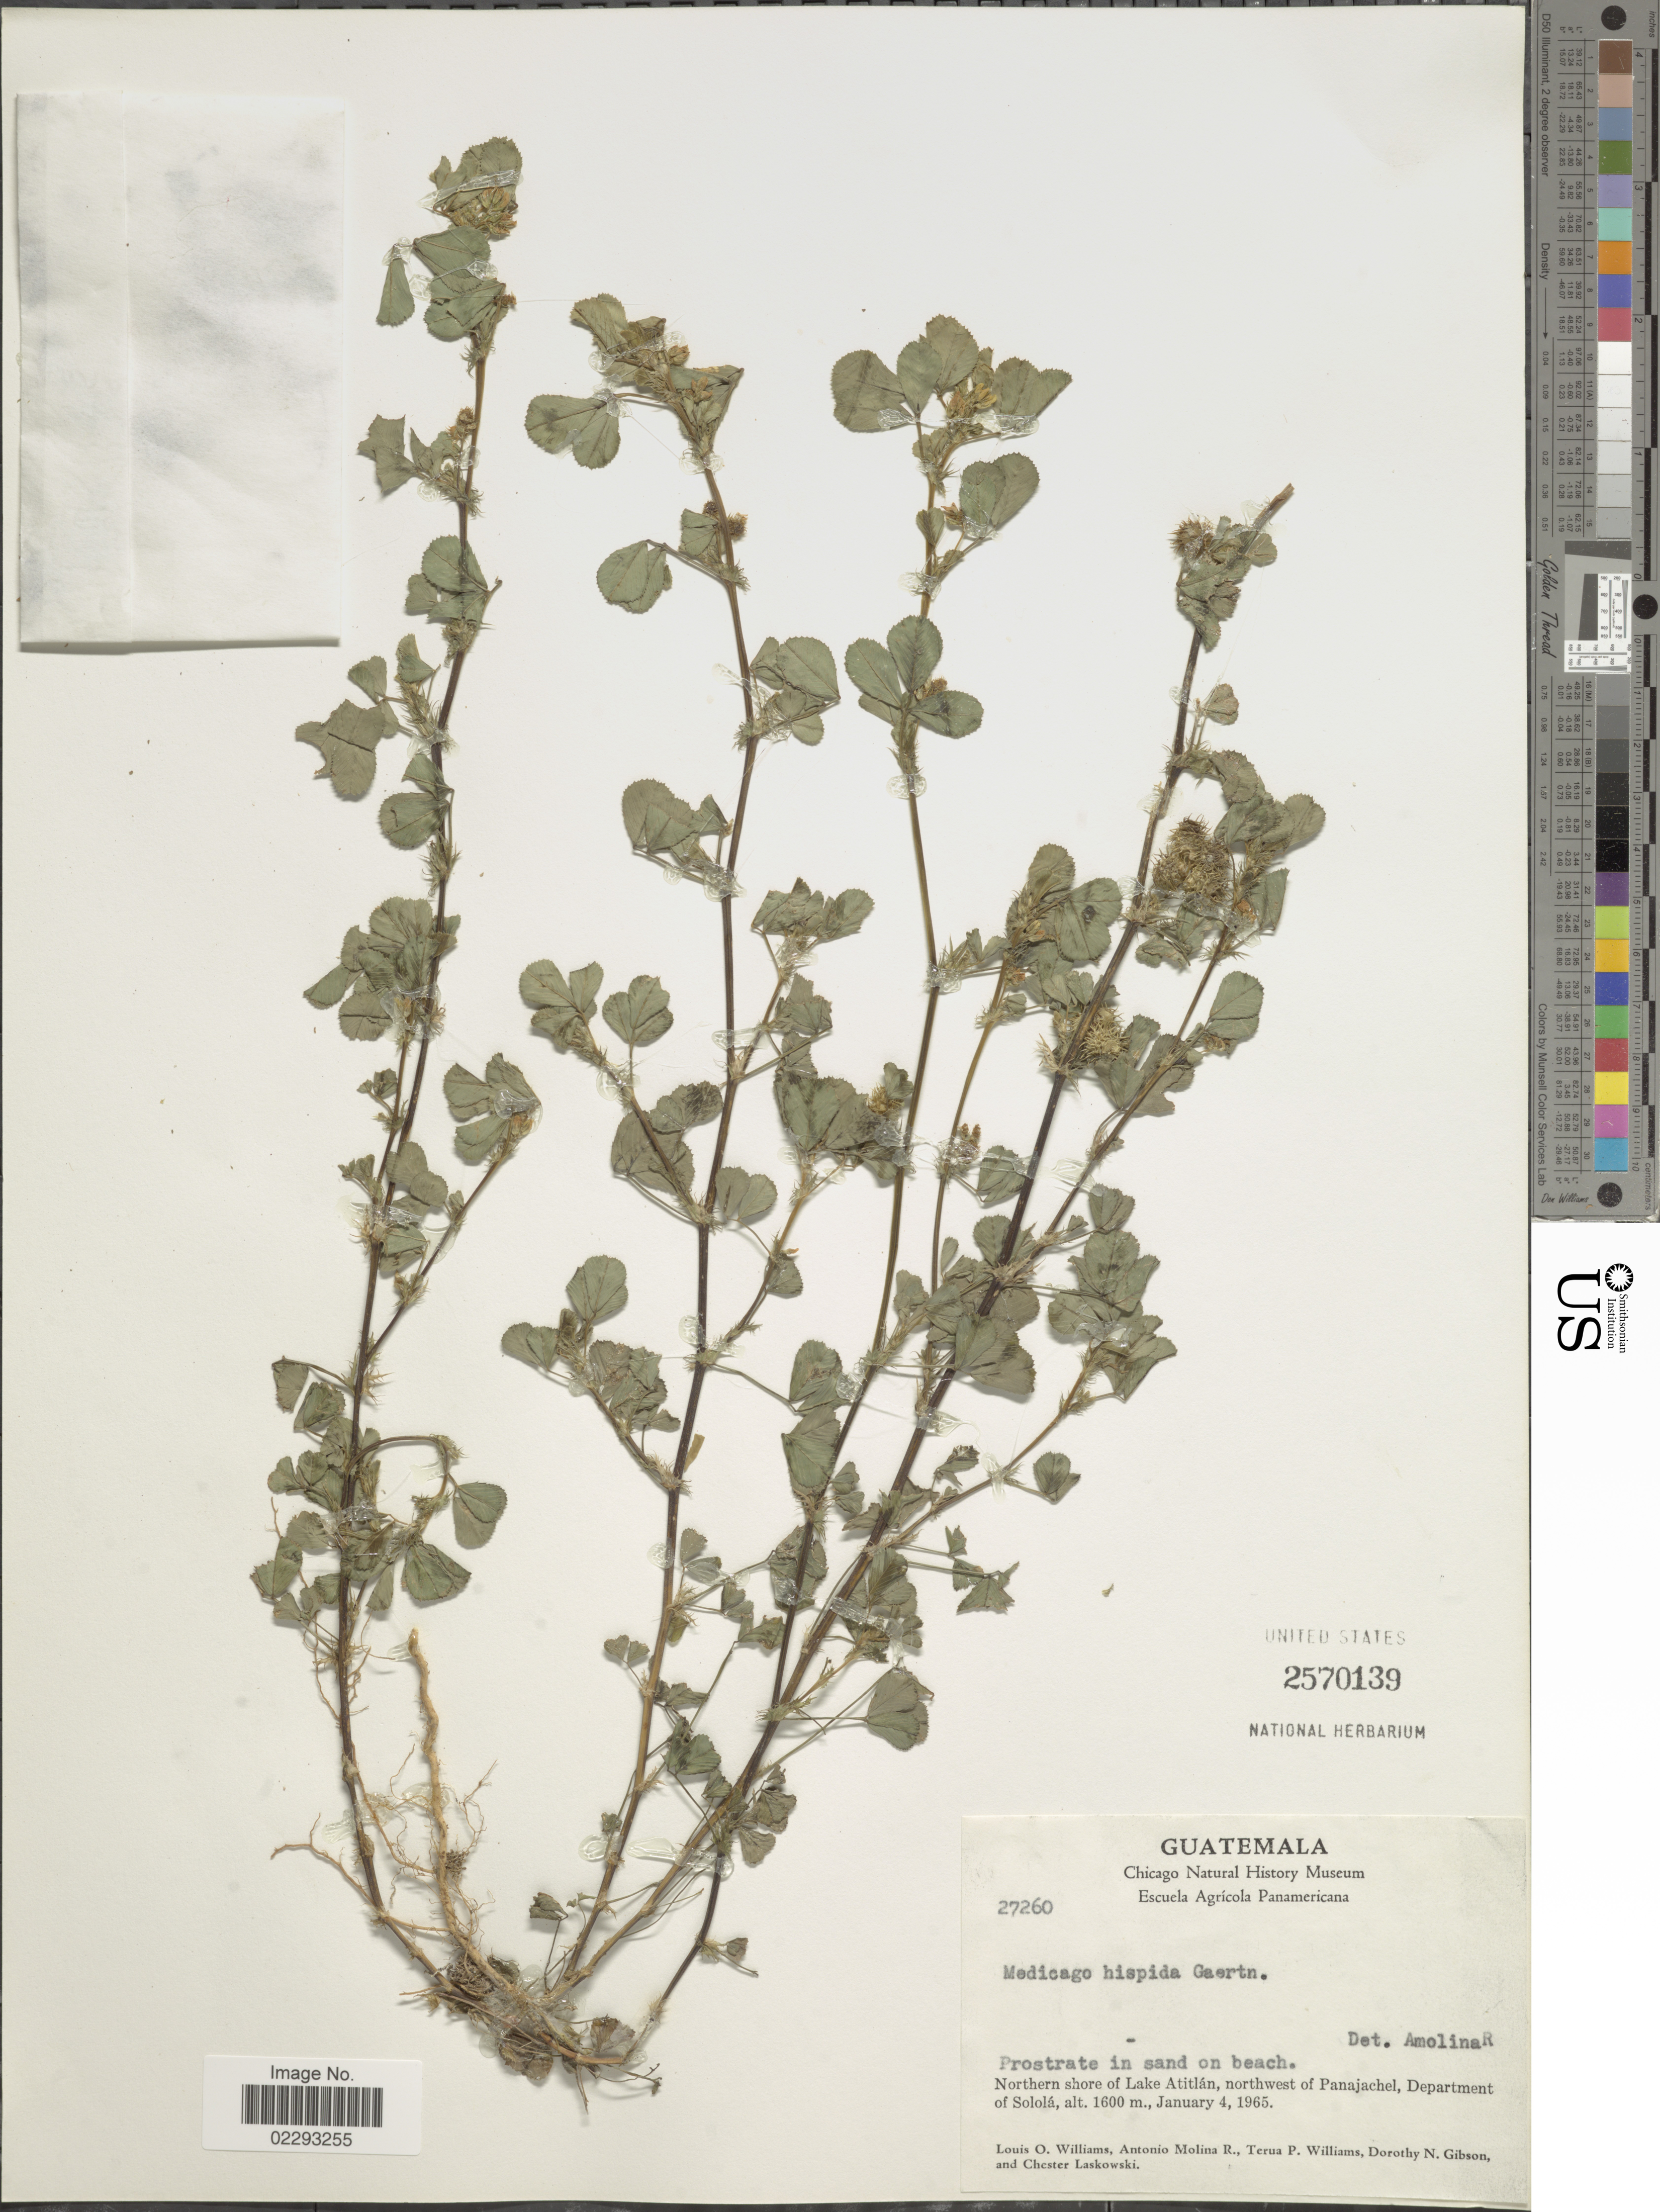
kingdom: Plantae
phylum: Tracheophyta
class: Magnoliopsida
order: Fabales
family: Fabaceae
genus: Medicago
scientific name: Medicago polymorpha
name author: L.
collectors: L. O. Williams, A. Molina R., T. P. Williams, D. N. Gibson & C. Laskowski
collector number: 27260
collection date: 1965-01-04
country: Guatemala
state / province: Sololá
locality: Prostrate in sand on beach, Northern shore of Lake Atitlán, northwest of Panajachel, Department of Sololá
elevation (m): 1600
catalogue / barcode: US 2570139